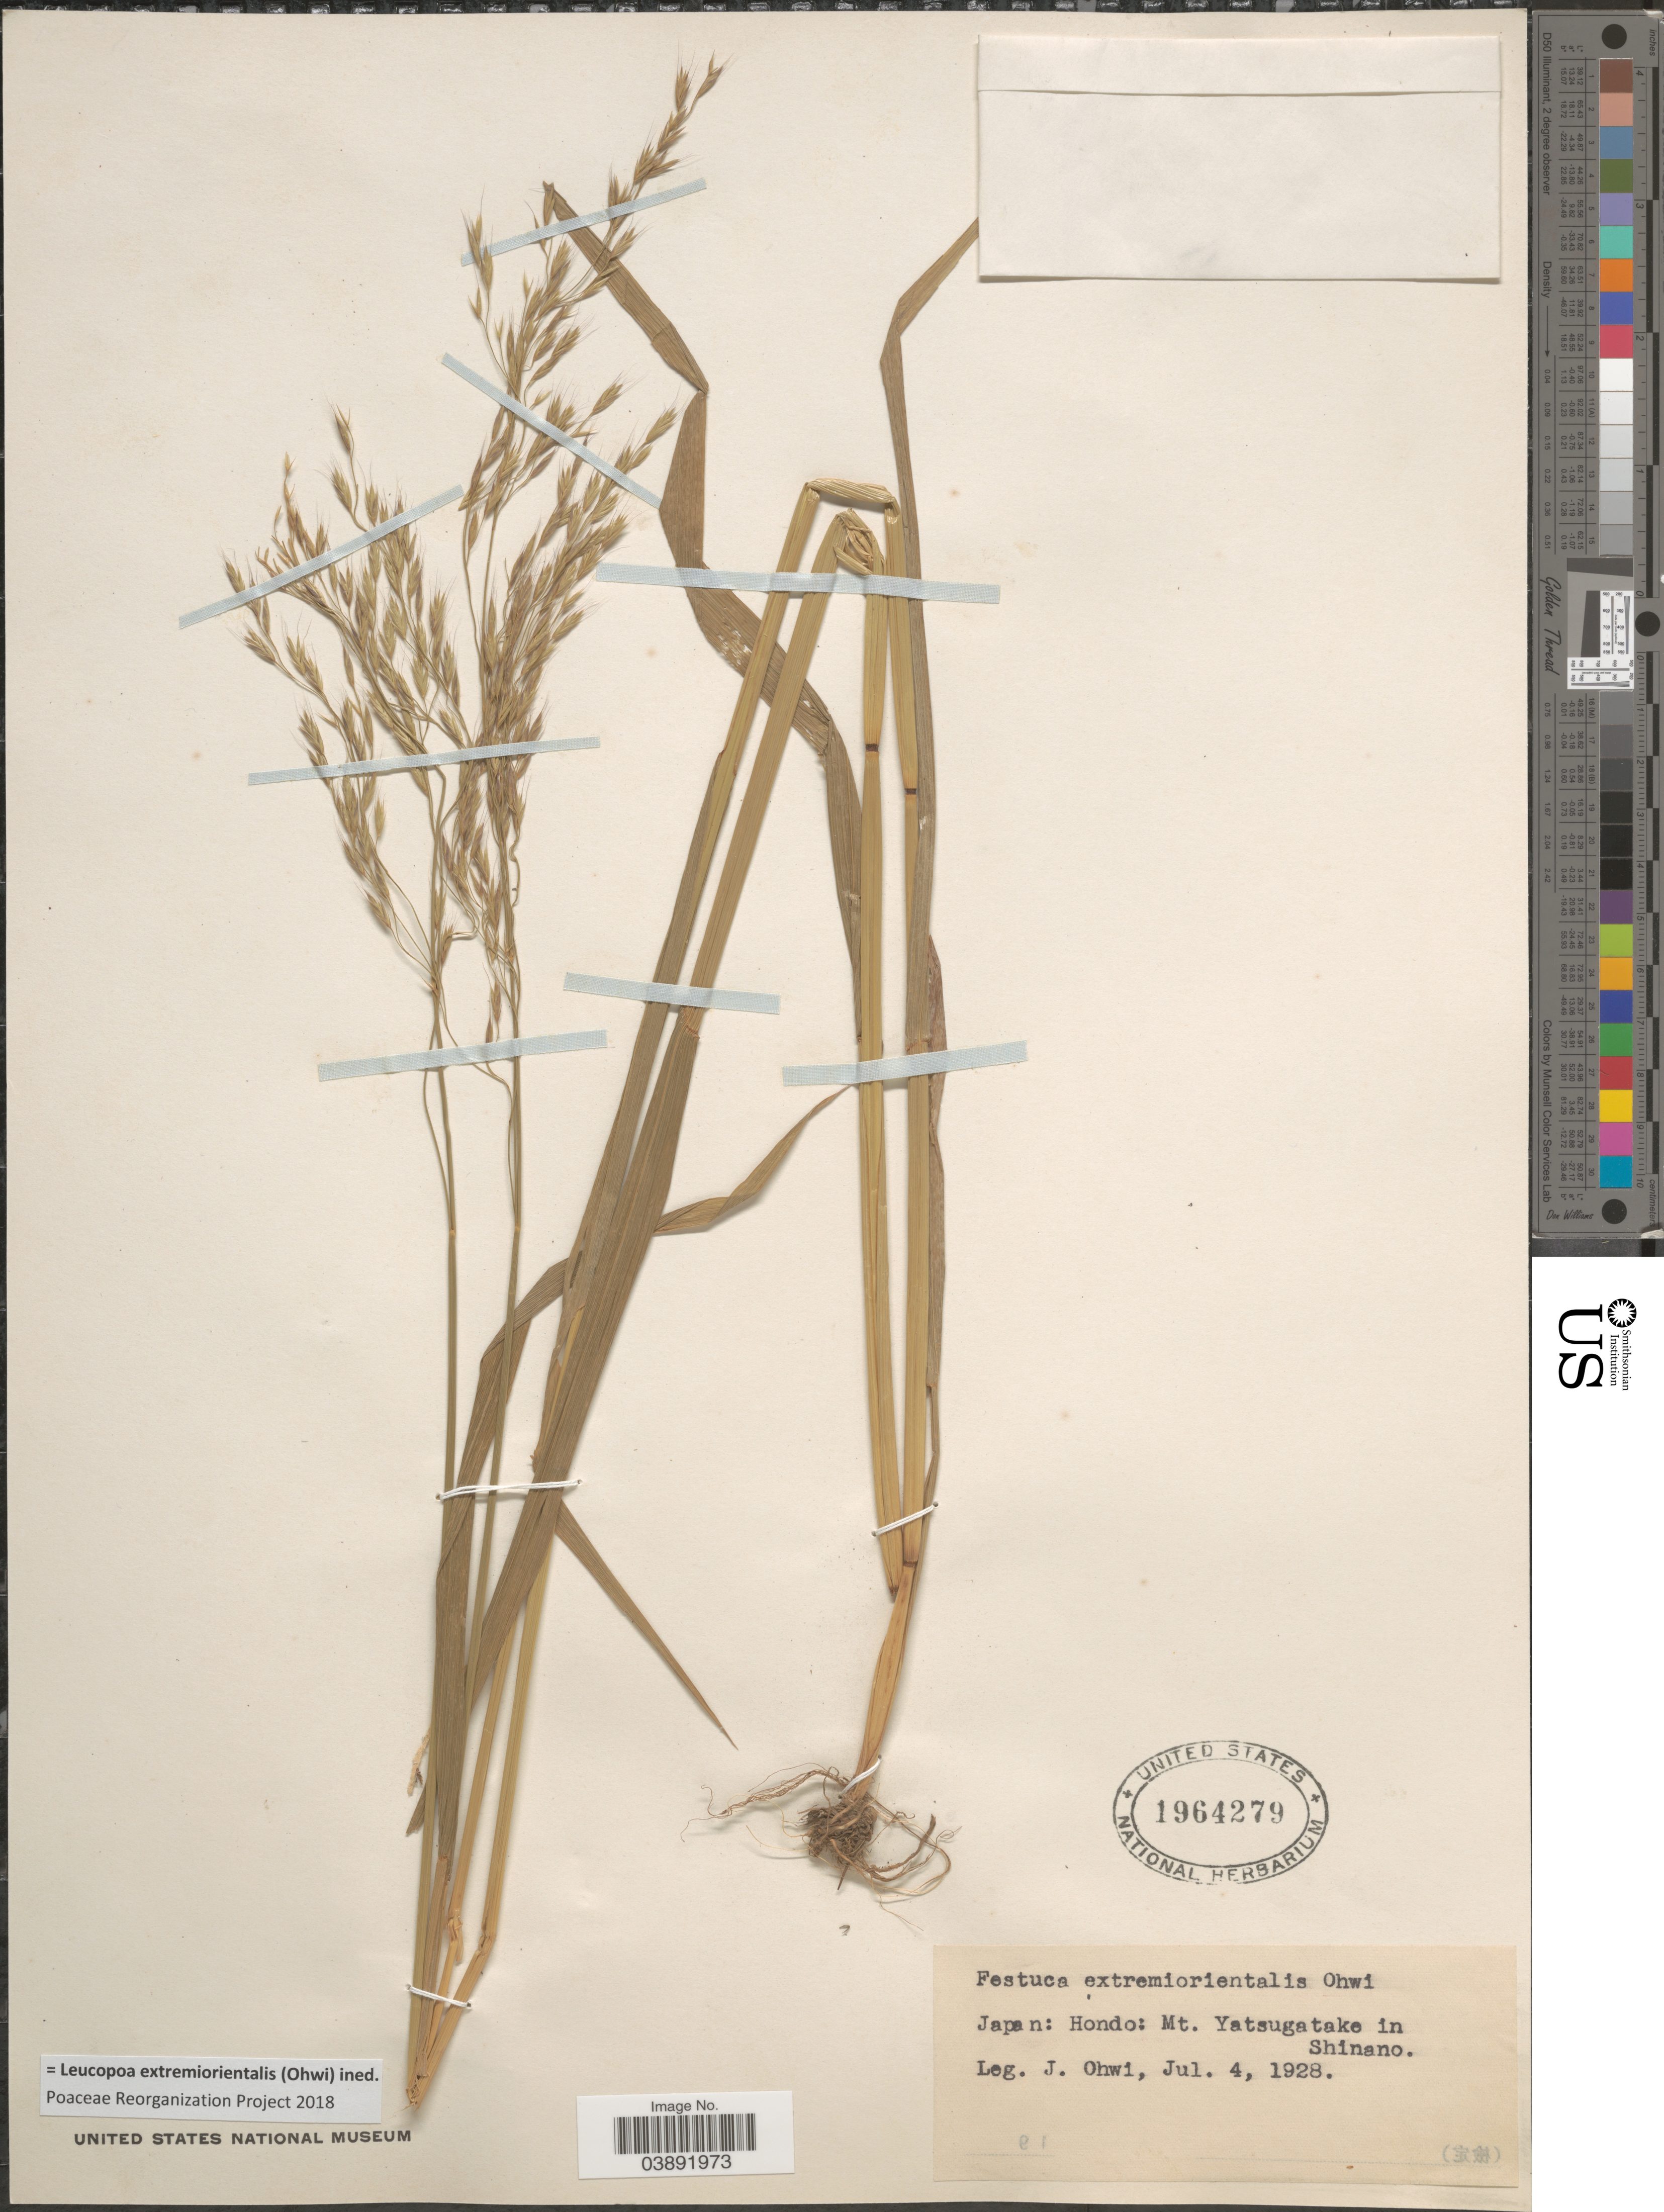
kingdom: Plantae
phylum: Tracheophyta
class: Liliopsida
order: Poales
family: Poaceae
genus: Hesperochloa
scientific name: Leucopoa extremiorientalis ined.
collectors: J. Ohwi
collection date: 1928-07-04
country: Japan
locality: Hondo: Mt. Yatsugatake in Shinano.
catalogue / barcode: US 1964279